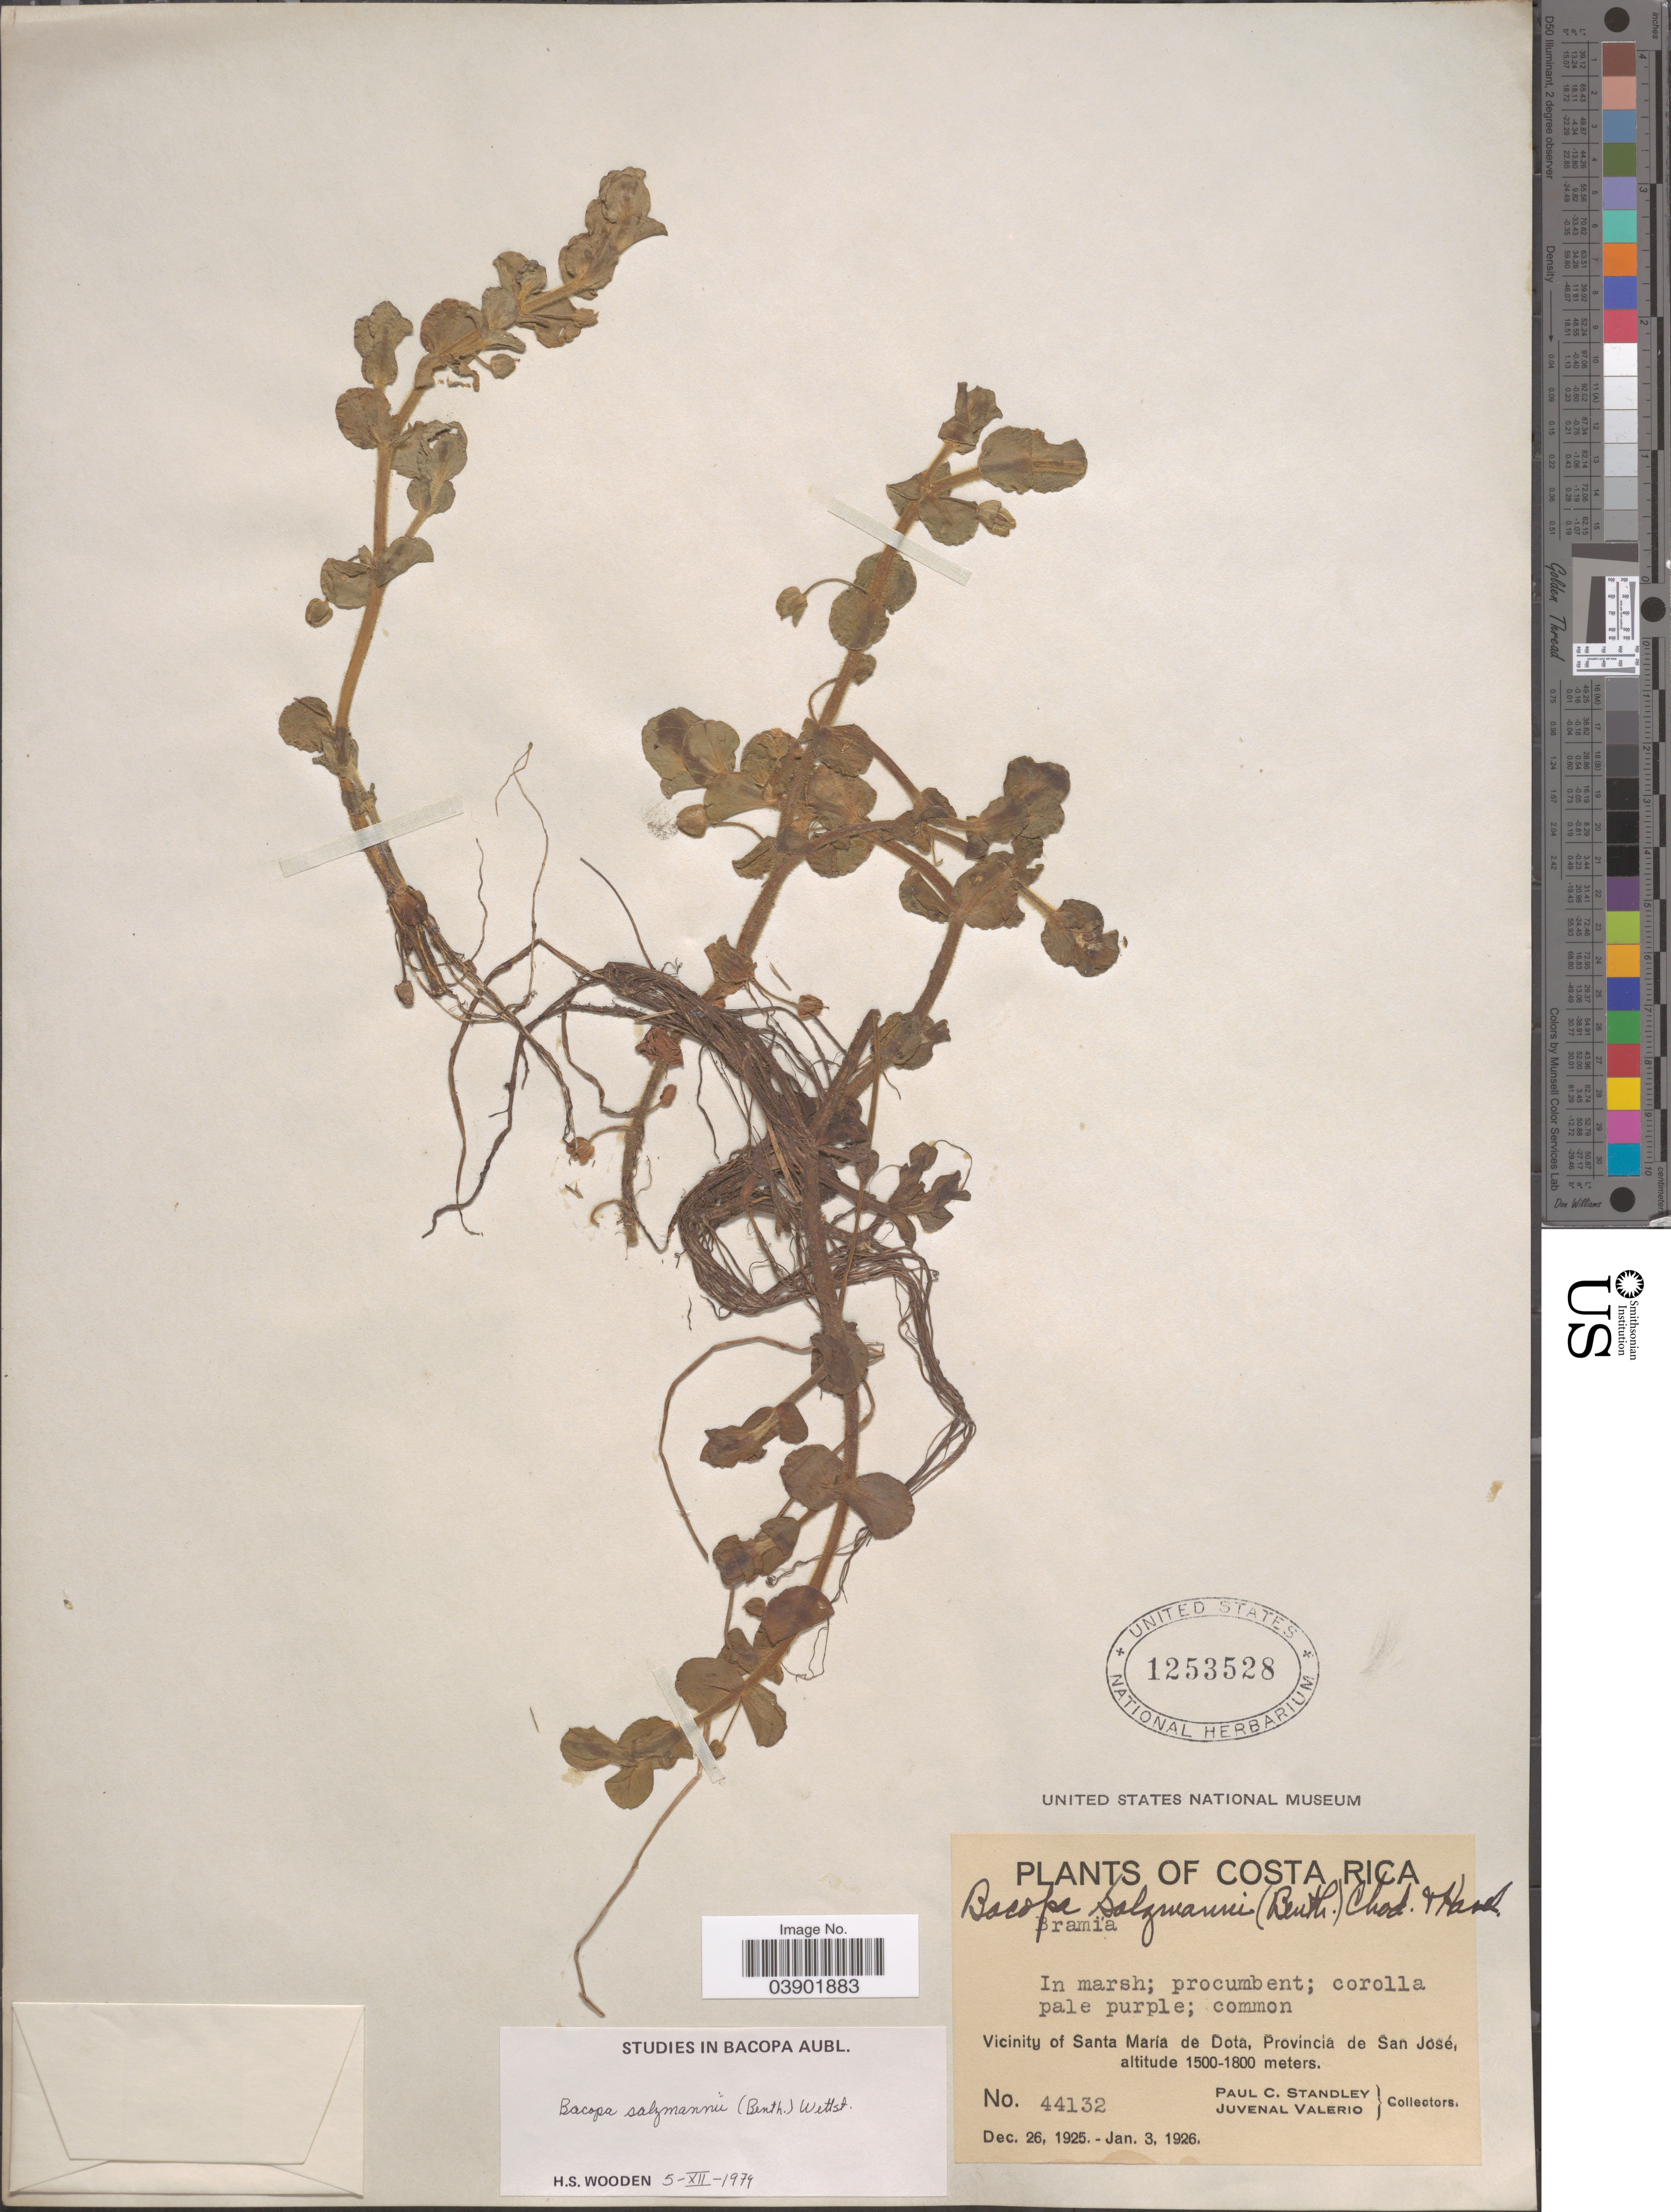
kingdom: Plantae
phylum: Tracheophyta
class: Magnoliopsida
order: Lamiales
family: Plantaginaceae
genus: Bacopa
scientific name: Bacopa salzmannii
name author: (Benth.) Wettst. ex Edwall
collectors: P. C. Standley & J. Valerio R.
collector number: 44132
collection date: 1925-12-26/1926-01-03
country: Costa Rica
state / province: San José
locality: Vicinity of Santa Maria de Dota.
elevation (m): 1500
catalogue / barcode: US 1253528